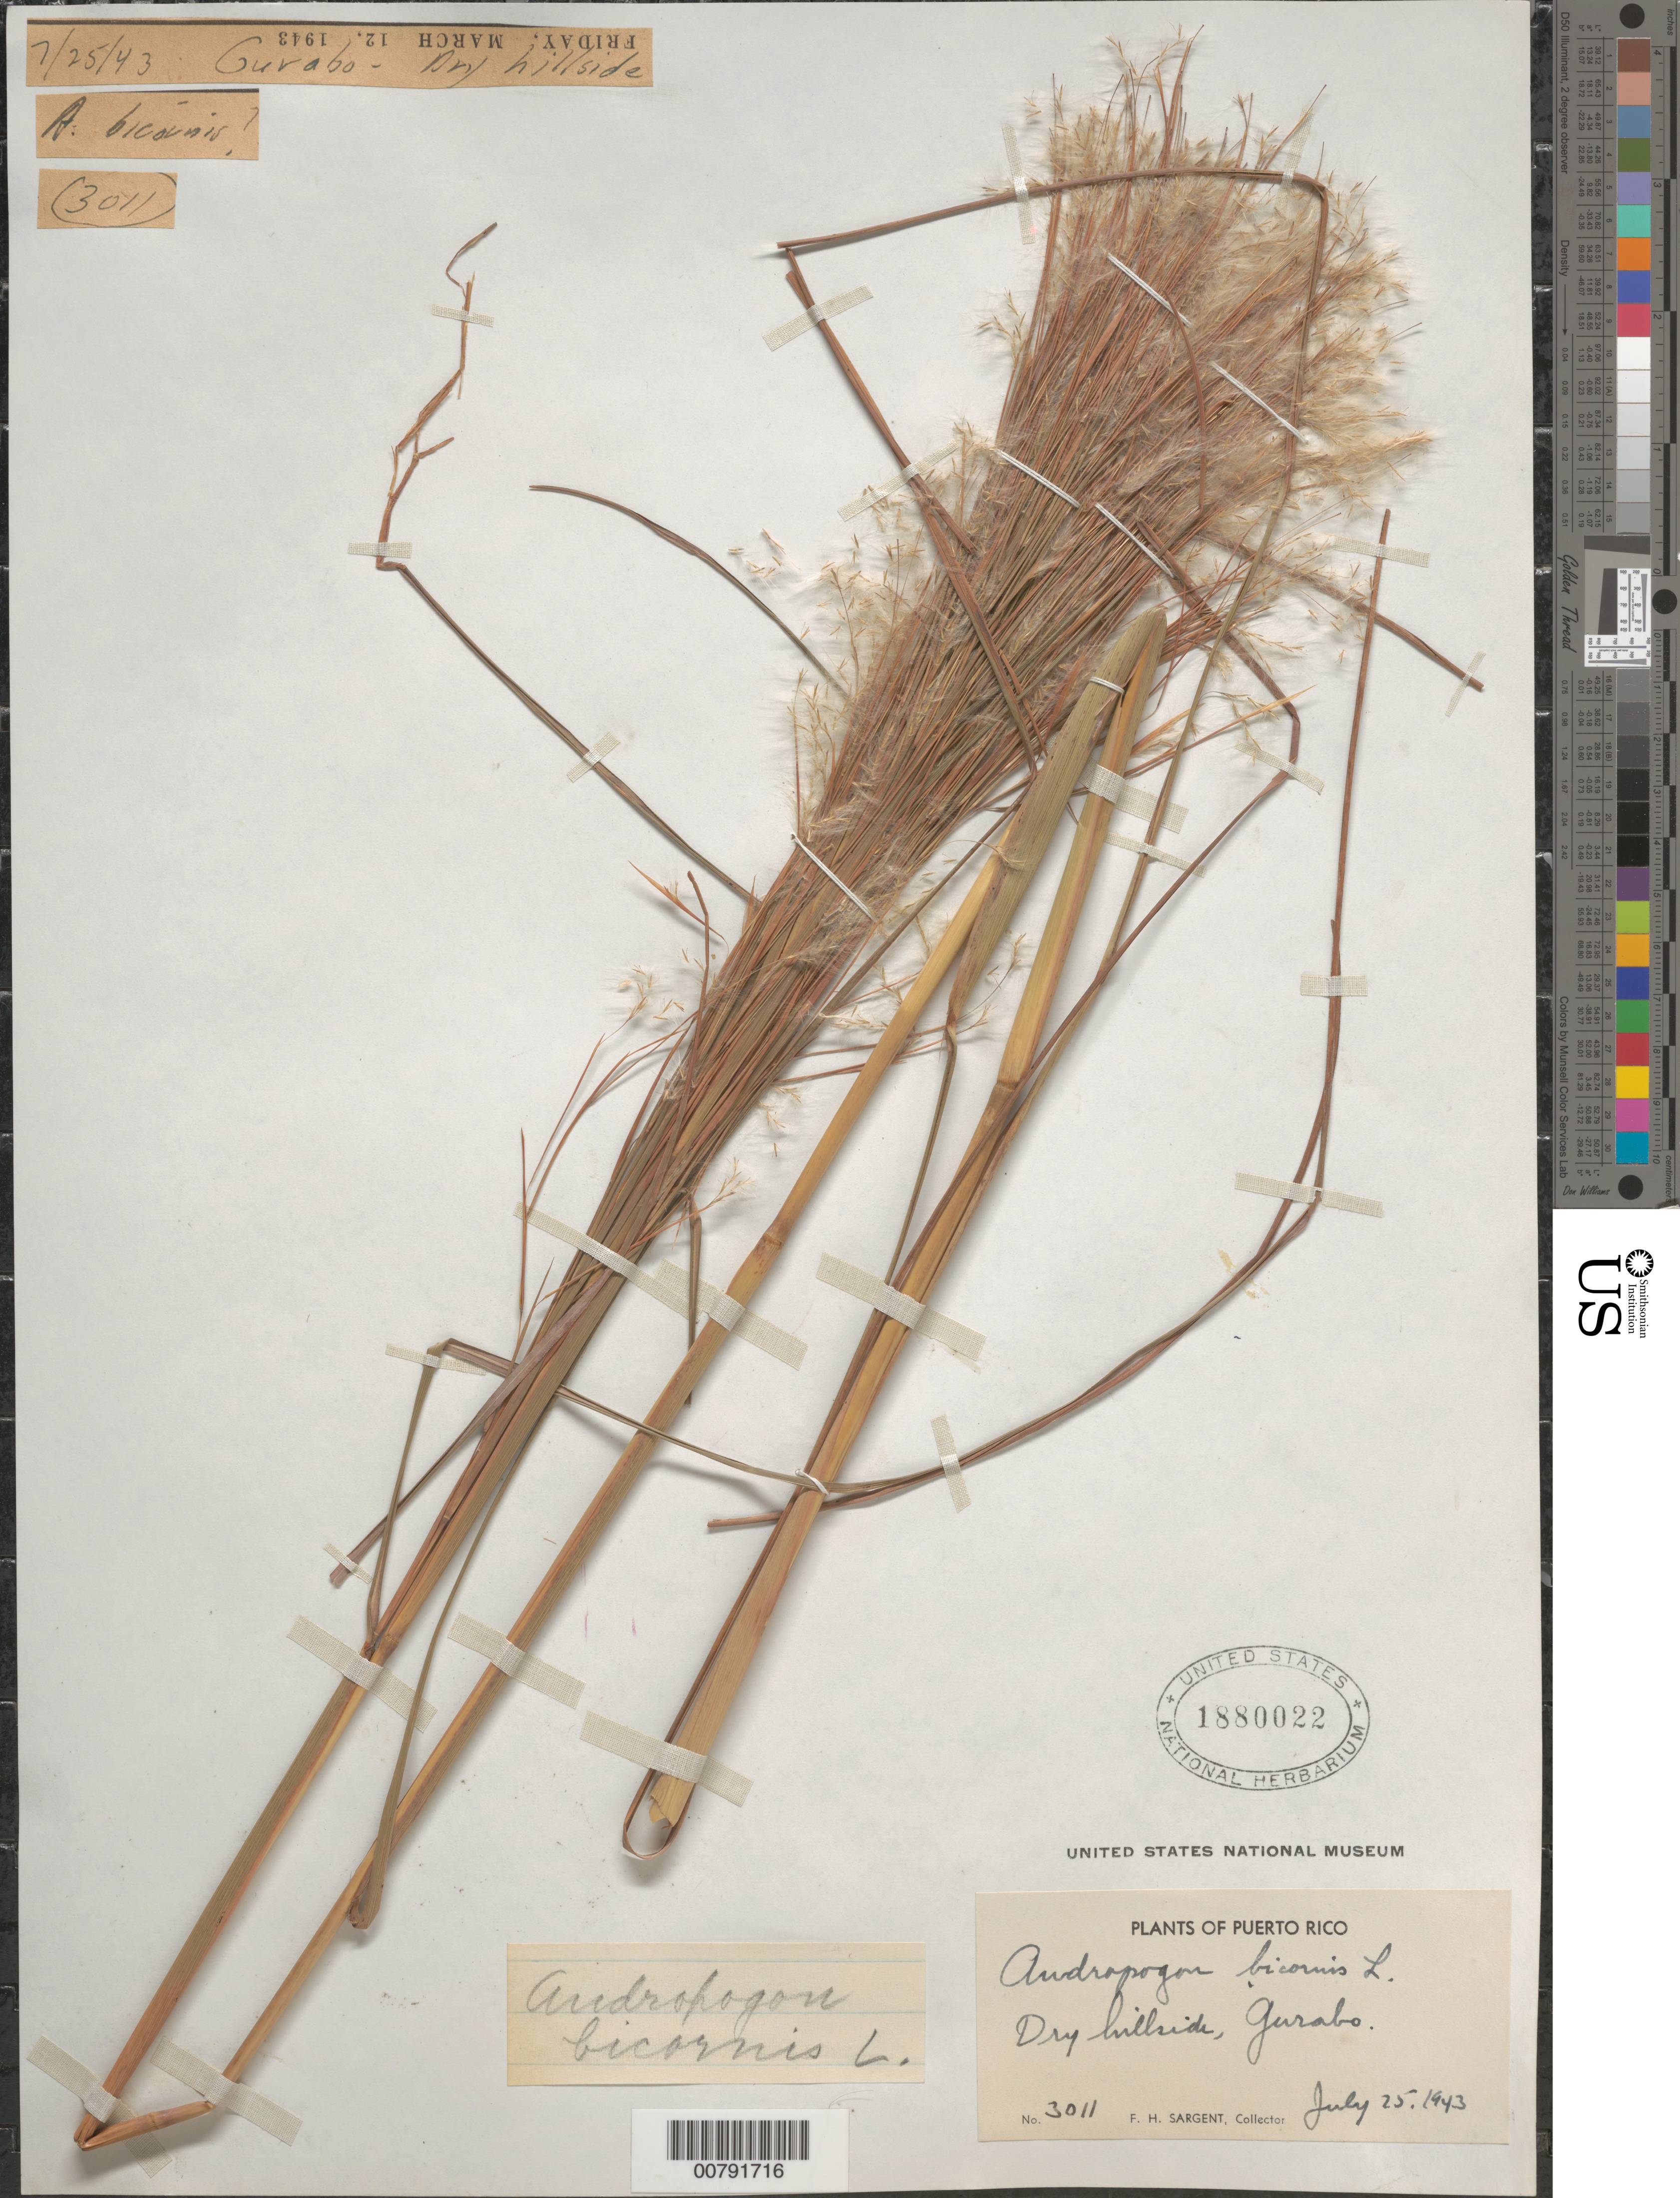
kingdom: Plantae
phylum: Tracheophyta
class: Liliopsida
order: Poales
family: Poaceae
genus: Andropogon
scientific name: Andropogon bicornis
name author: L.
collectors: F. H. Sargent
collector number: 3011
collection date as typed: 25 Jul 1943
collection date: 1943-07-25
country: Puerto Rico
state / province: Gurabo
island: Puerto Rico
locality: Gurabo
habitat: Dry hillside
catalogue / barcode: US 1880022